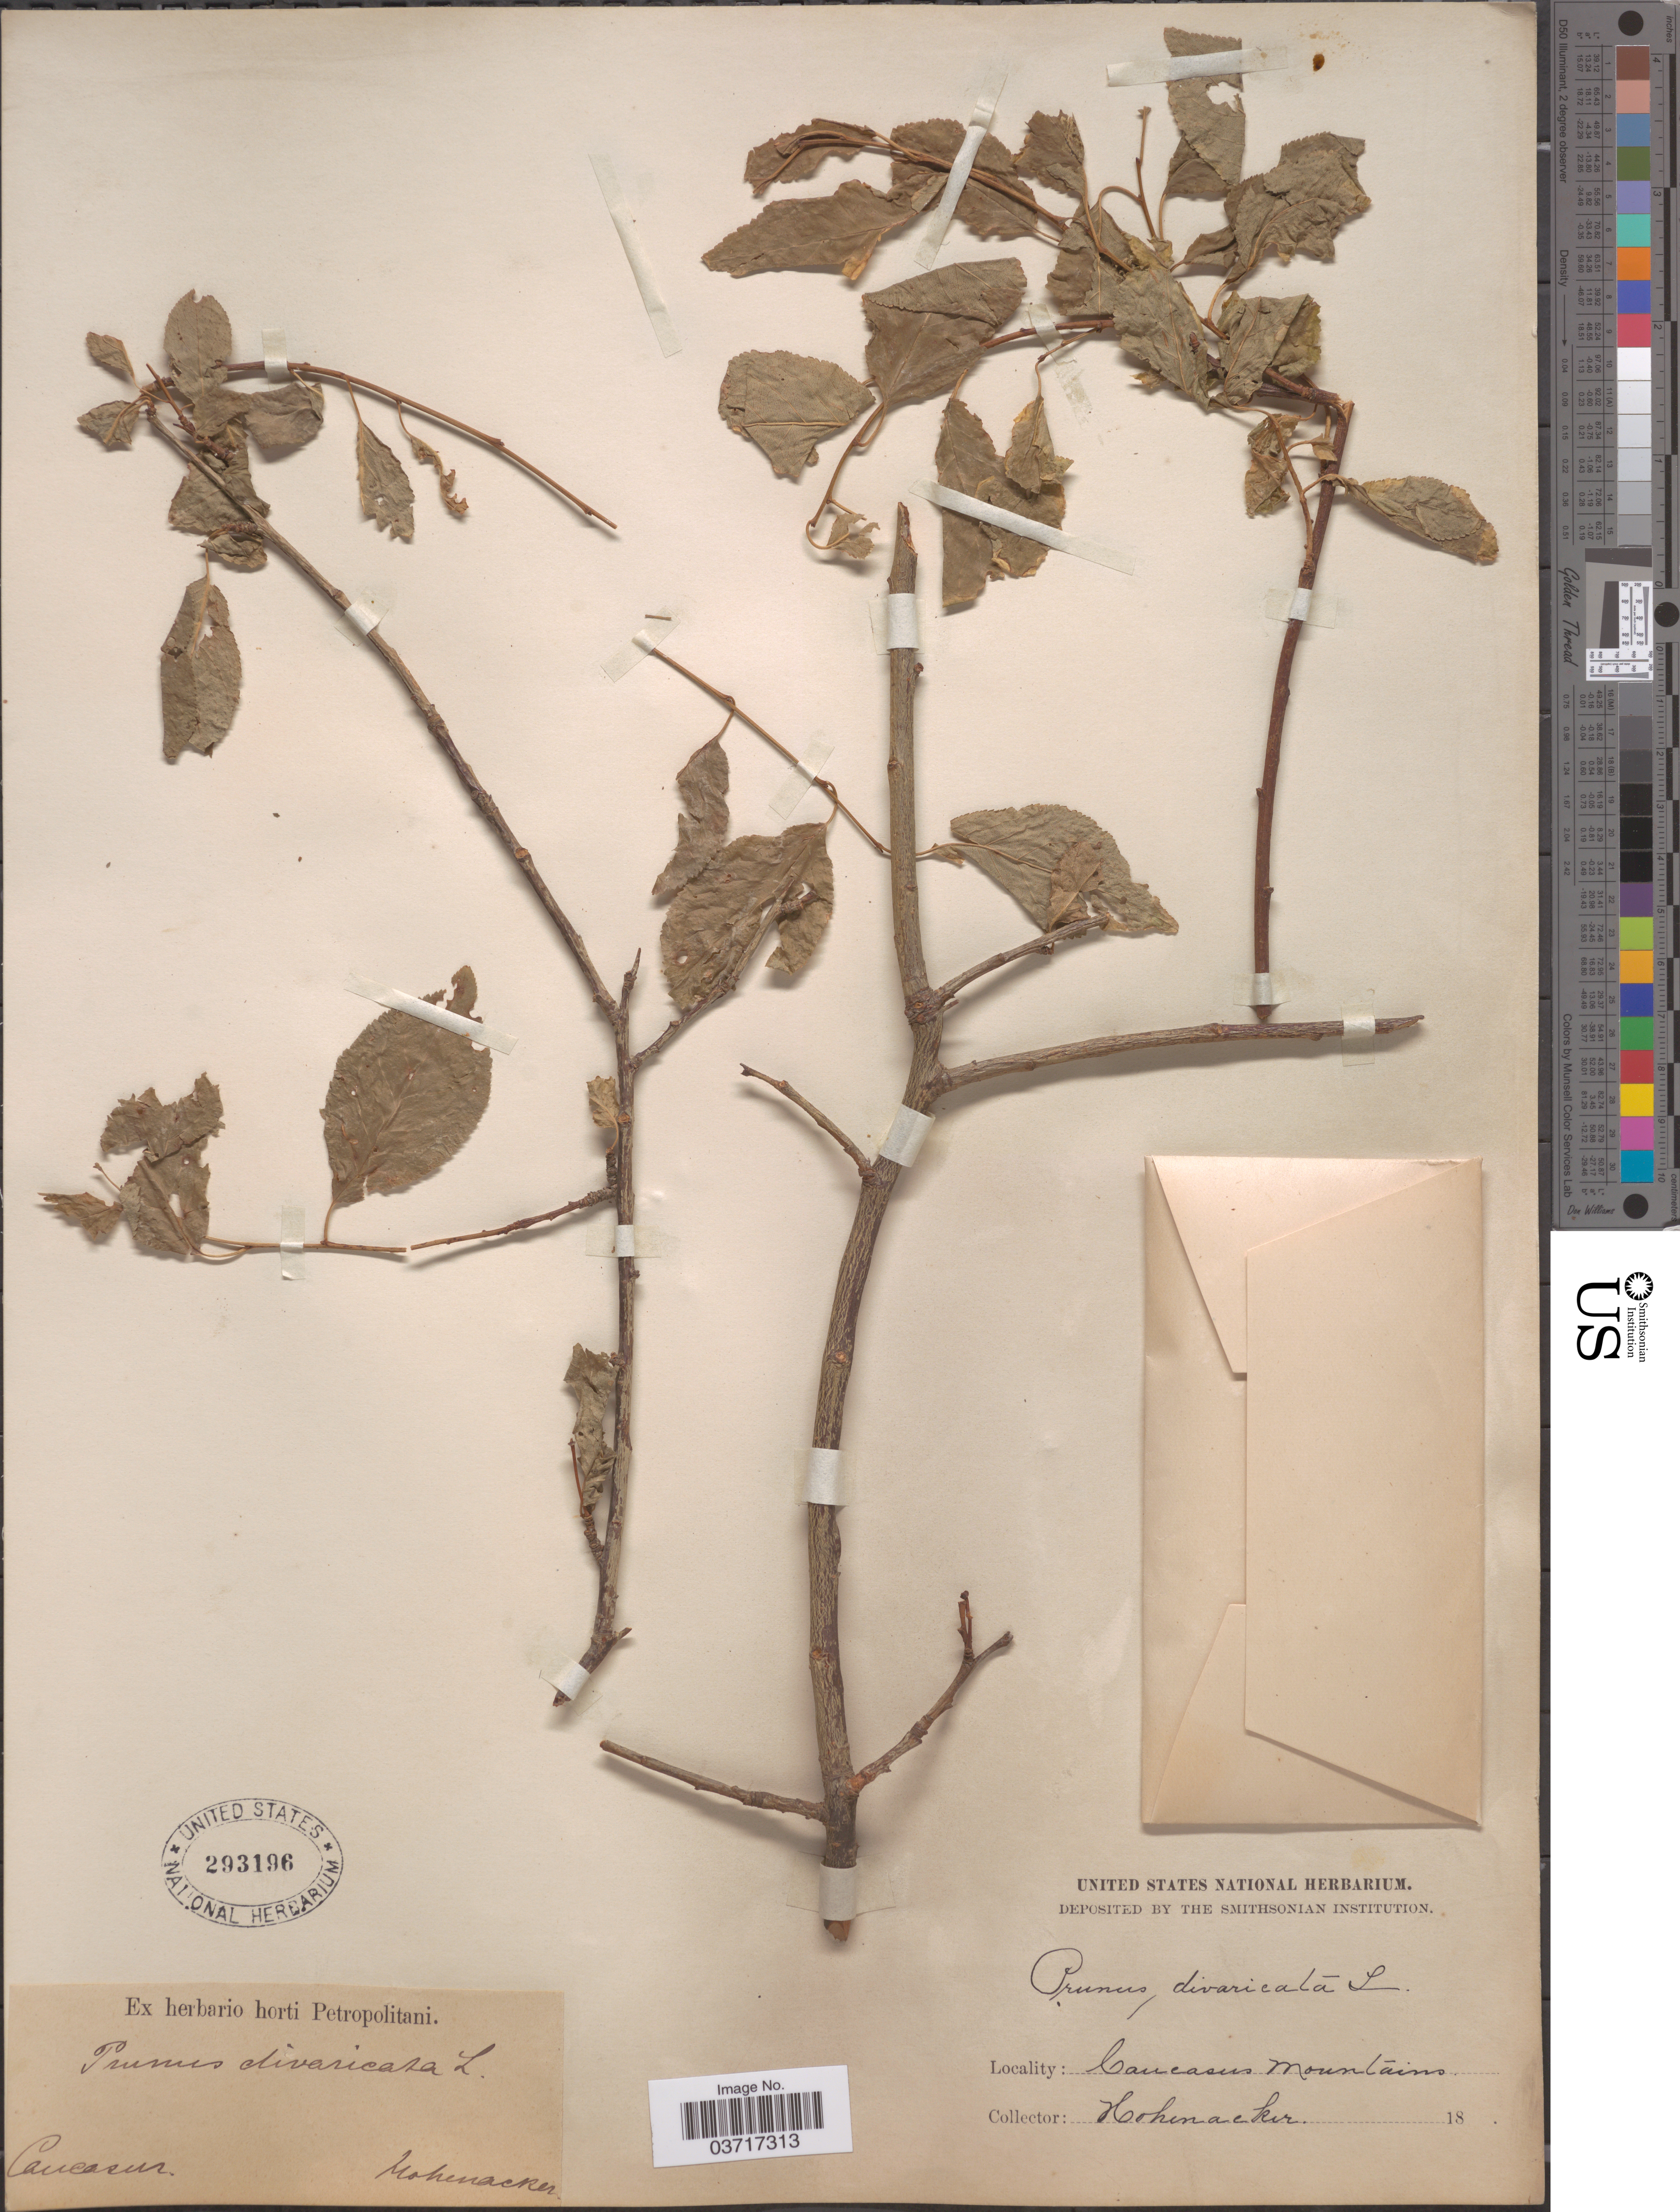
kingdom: Plantae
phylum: Tracheophyta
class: Magnoliopsida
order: Rosales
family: Rosaceae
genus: Prunus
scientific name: Prunus divaricata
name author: Ledeb.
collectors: Hohenacker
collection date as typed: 18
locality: Caucasus Mountains.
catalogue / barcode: US 293196